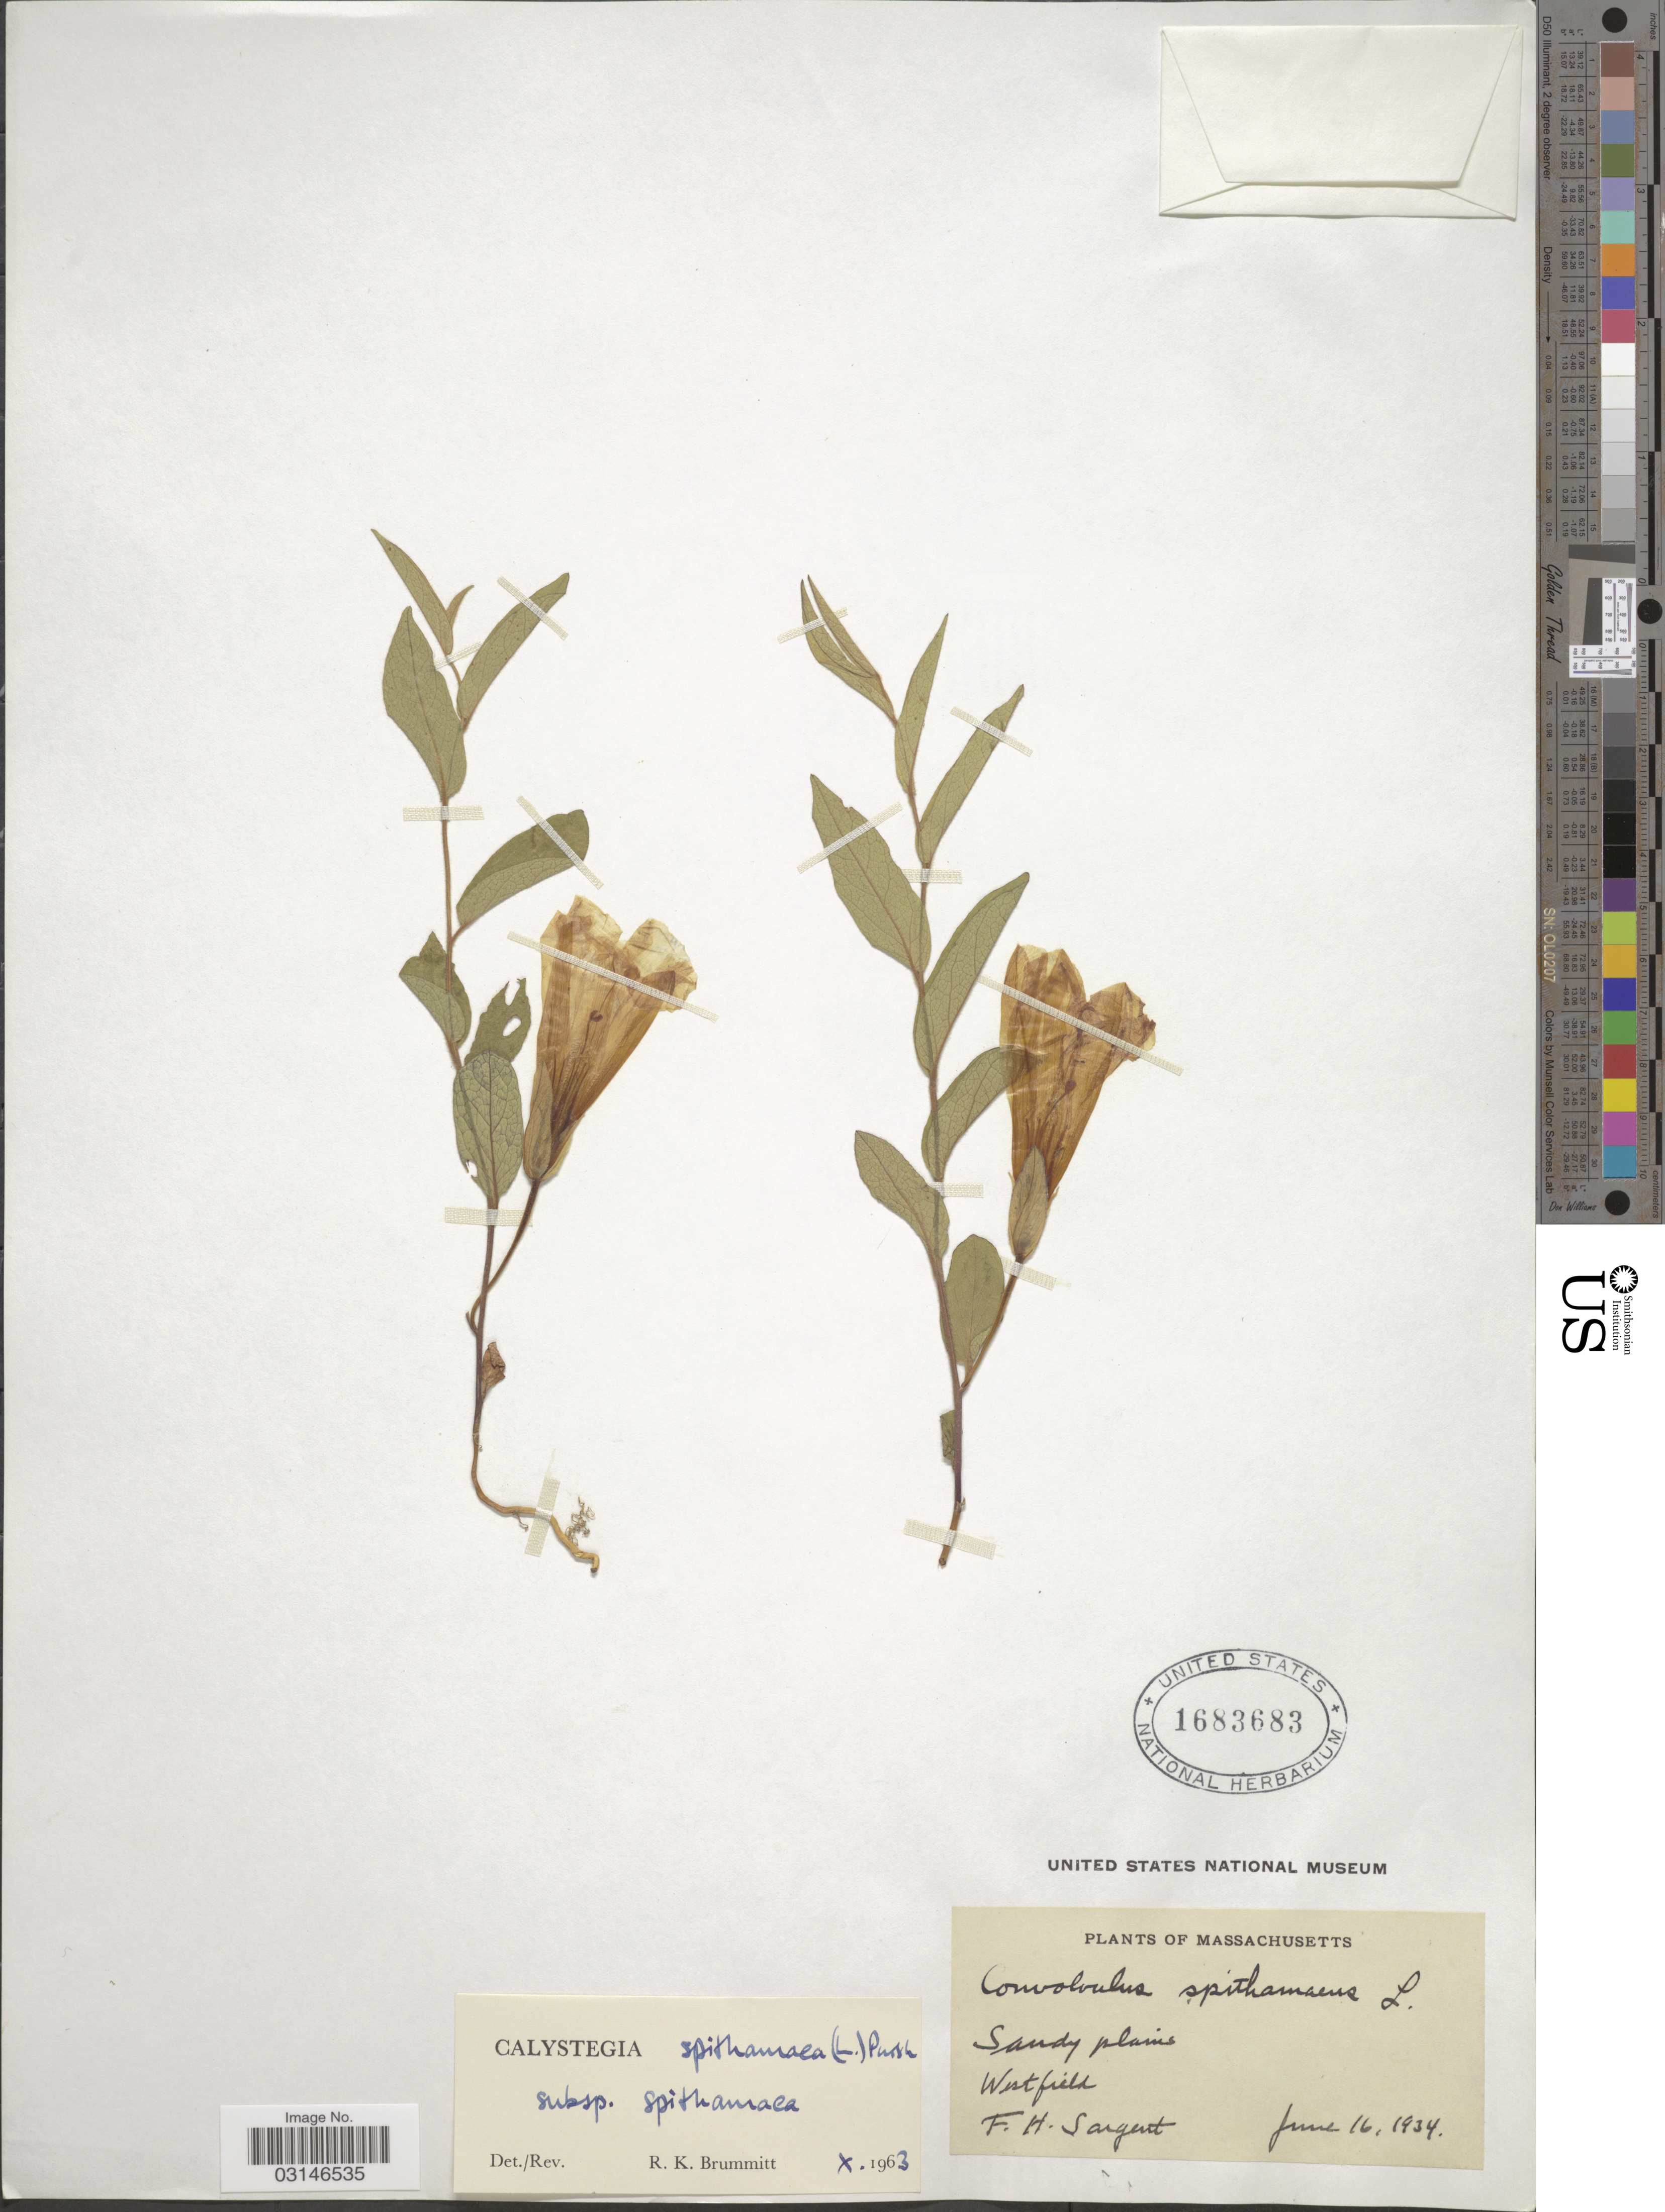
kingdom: Plantae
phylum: Tracheophyta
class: Magnoliopsida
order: Solanales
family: Convolvulaceae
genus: Calystegia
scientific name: Calystegia spithamaea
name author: (L.) Pursh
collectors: F. H. Sargent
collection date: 1934-06-16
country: United States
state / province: Massachusetts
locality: Sandy plains, West field.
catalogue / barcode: US 1683683